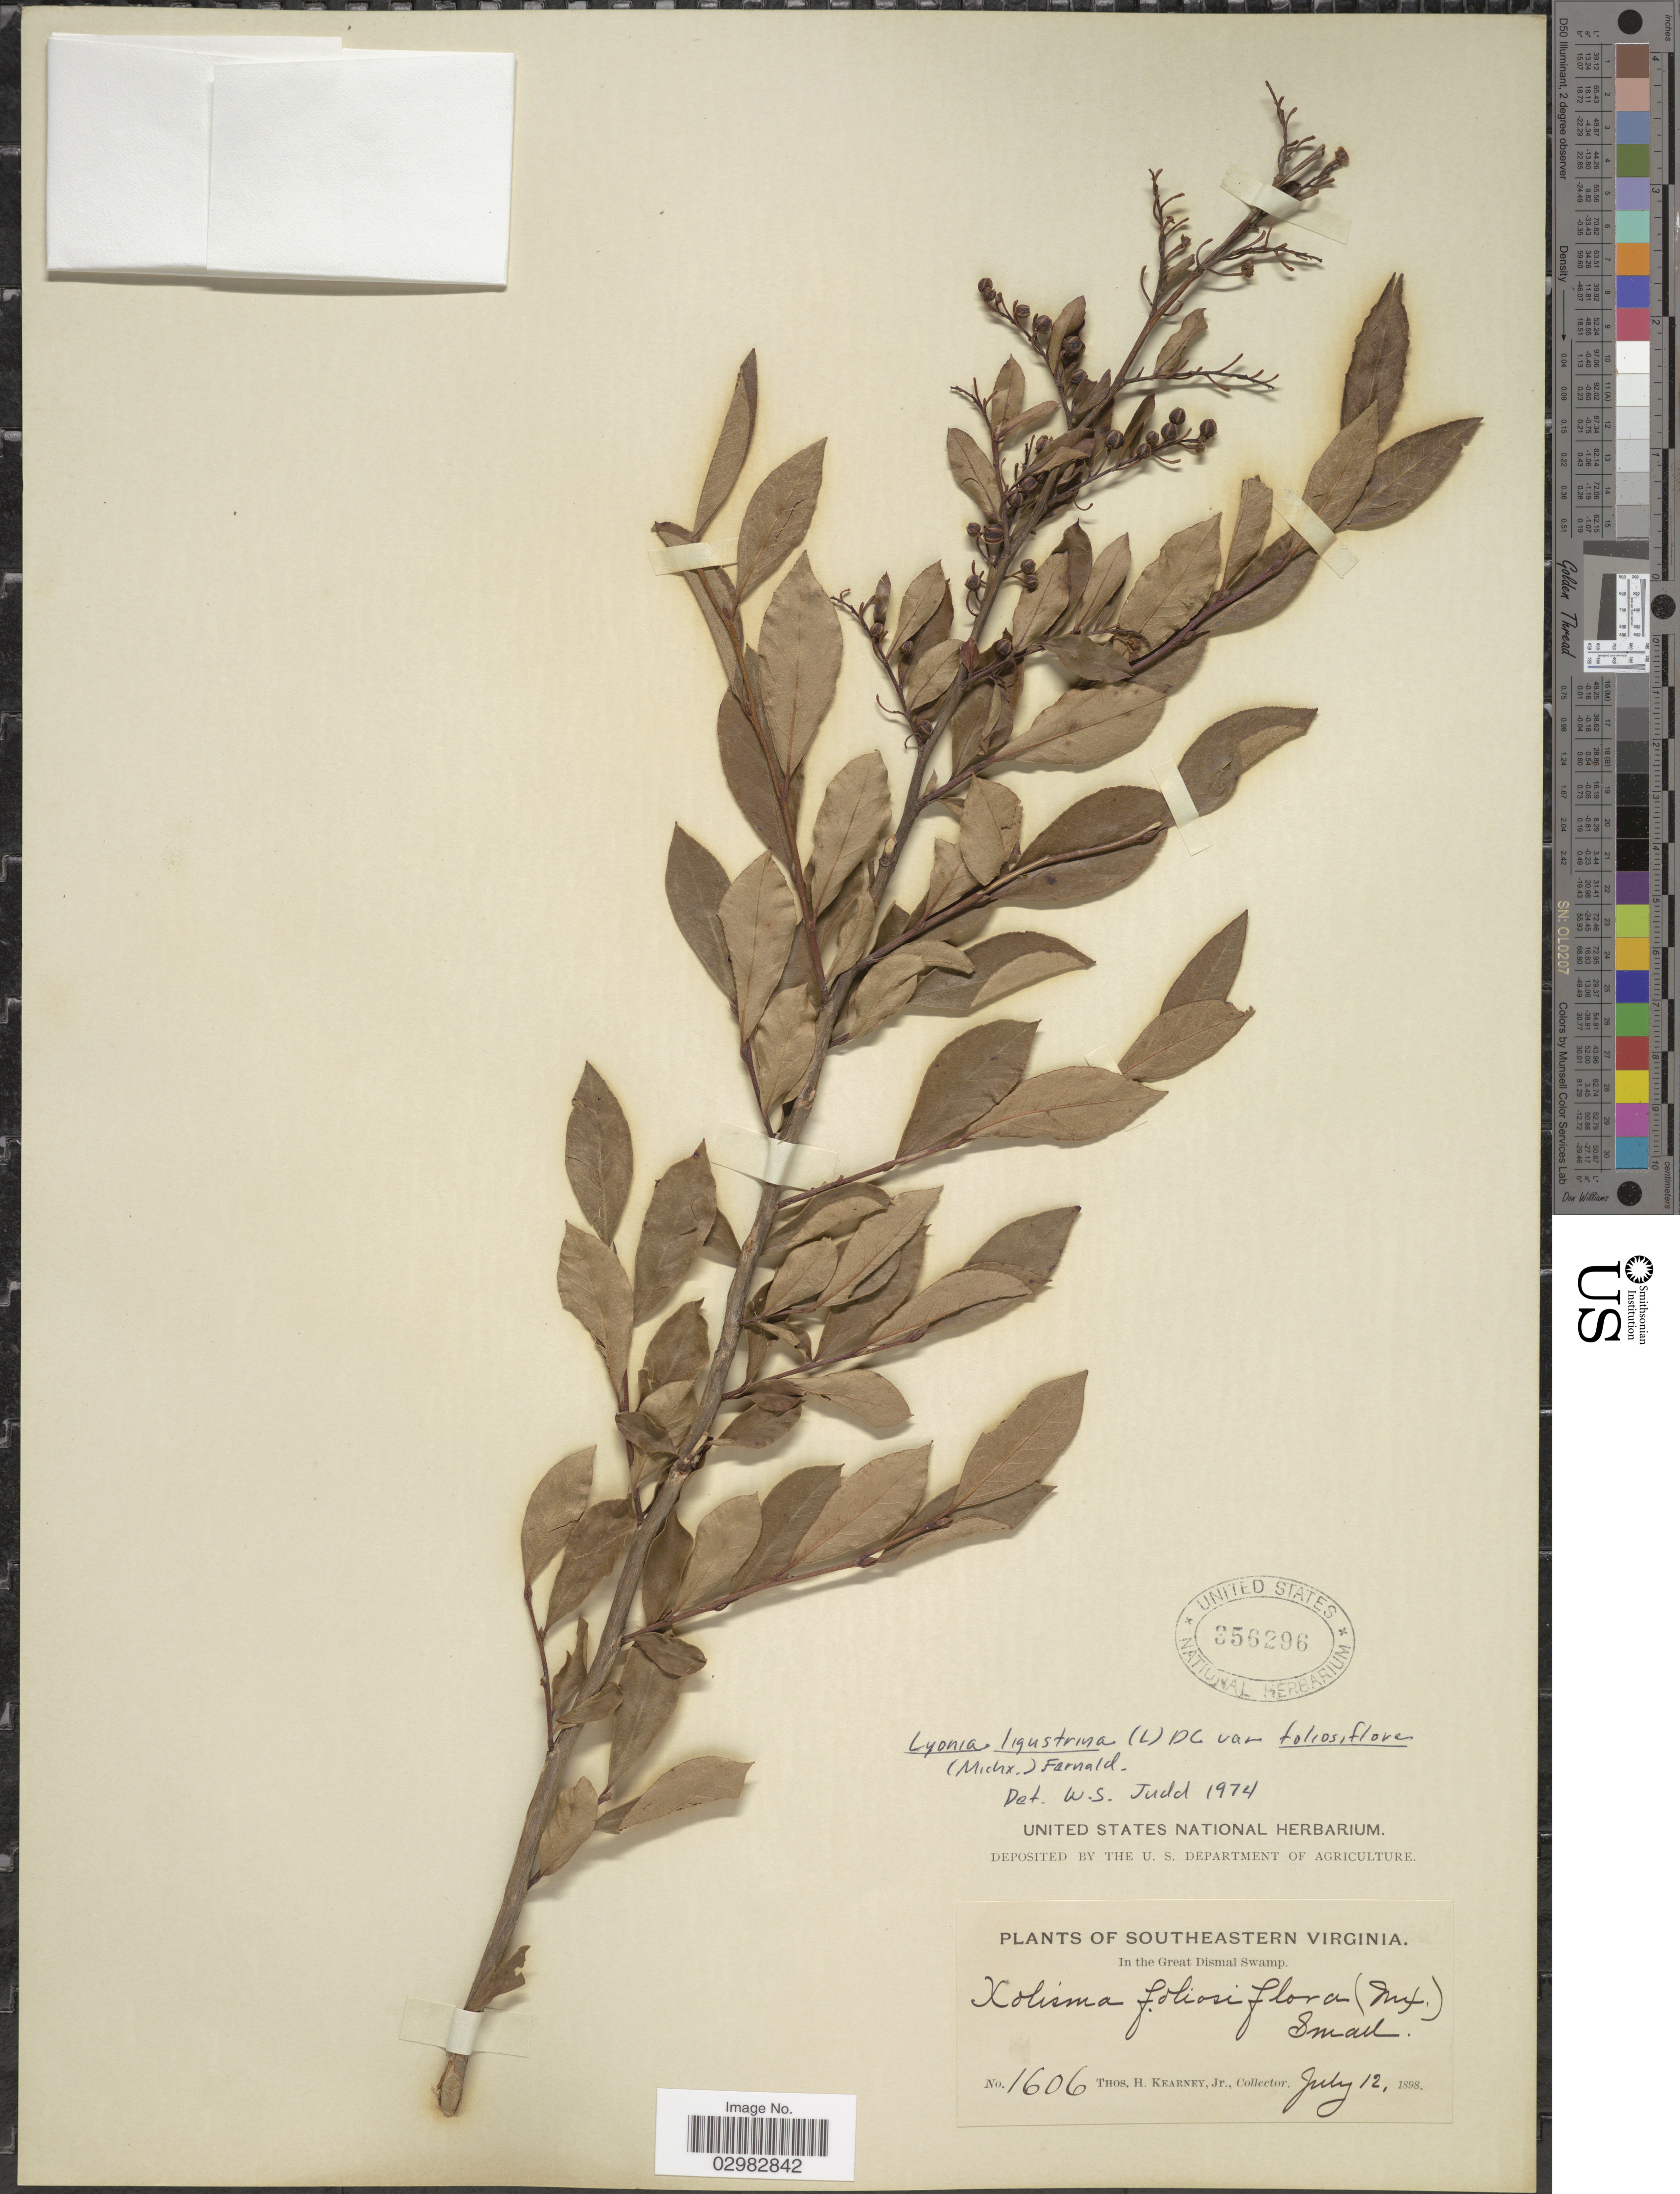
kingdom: Plantae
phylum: Tracheophyta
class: Magnoliopsida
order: Ericales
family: Ericaceae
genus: Lyonia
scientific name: Lyonia ligustrina var. foliosiflora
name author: (Michx.) Fernald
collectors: T. H. Kearney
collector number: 1606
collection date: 1898-07-12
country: United States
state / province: Virginia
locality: Southeastern Virginia, in the Great Dismal Swamp.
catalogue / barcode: US 356296